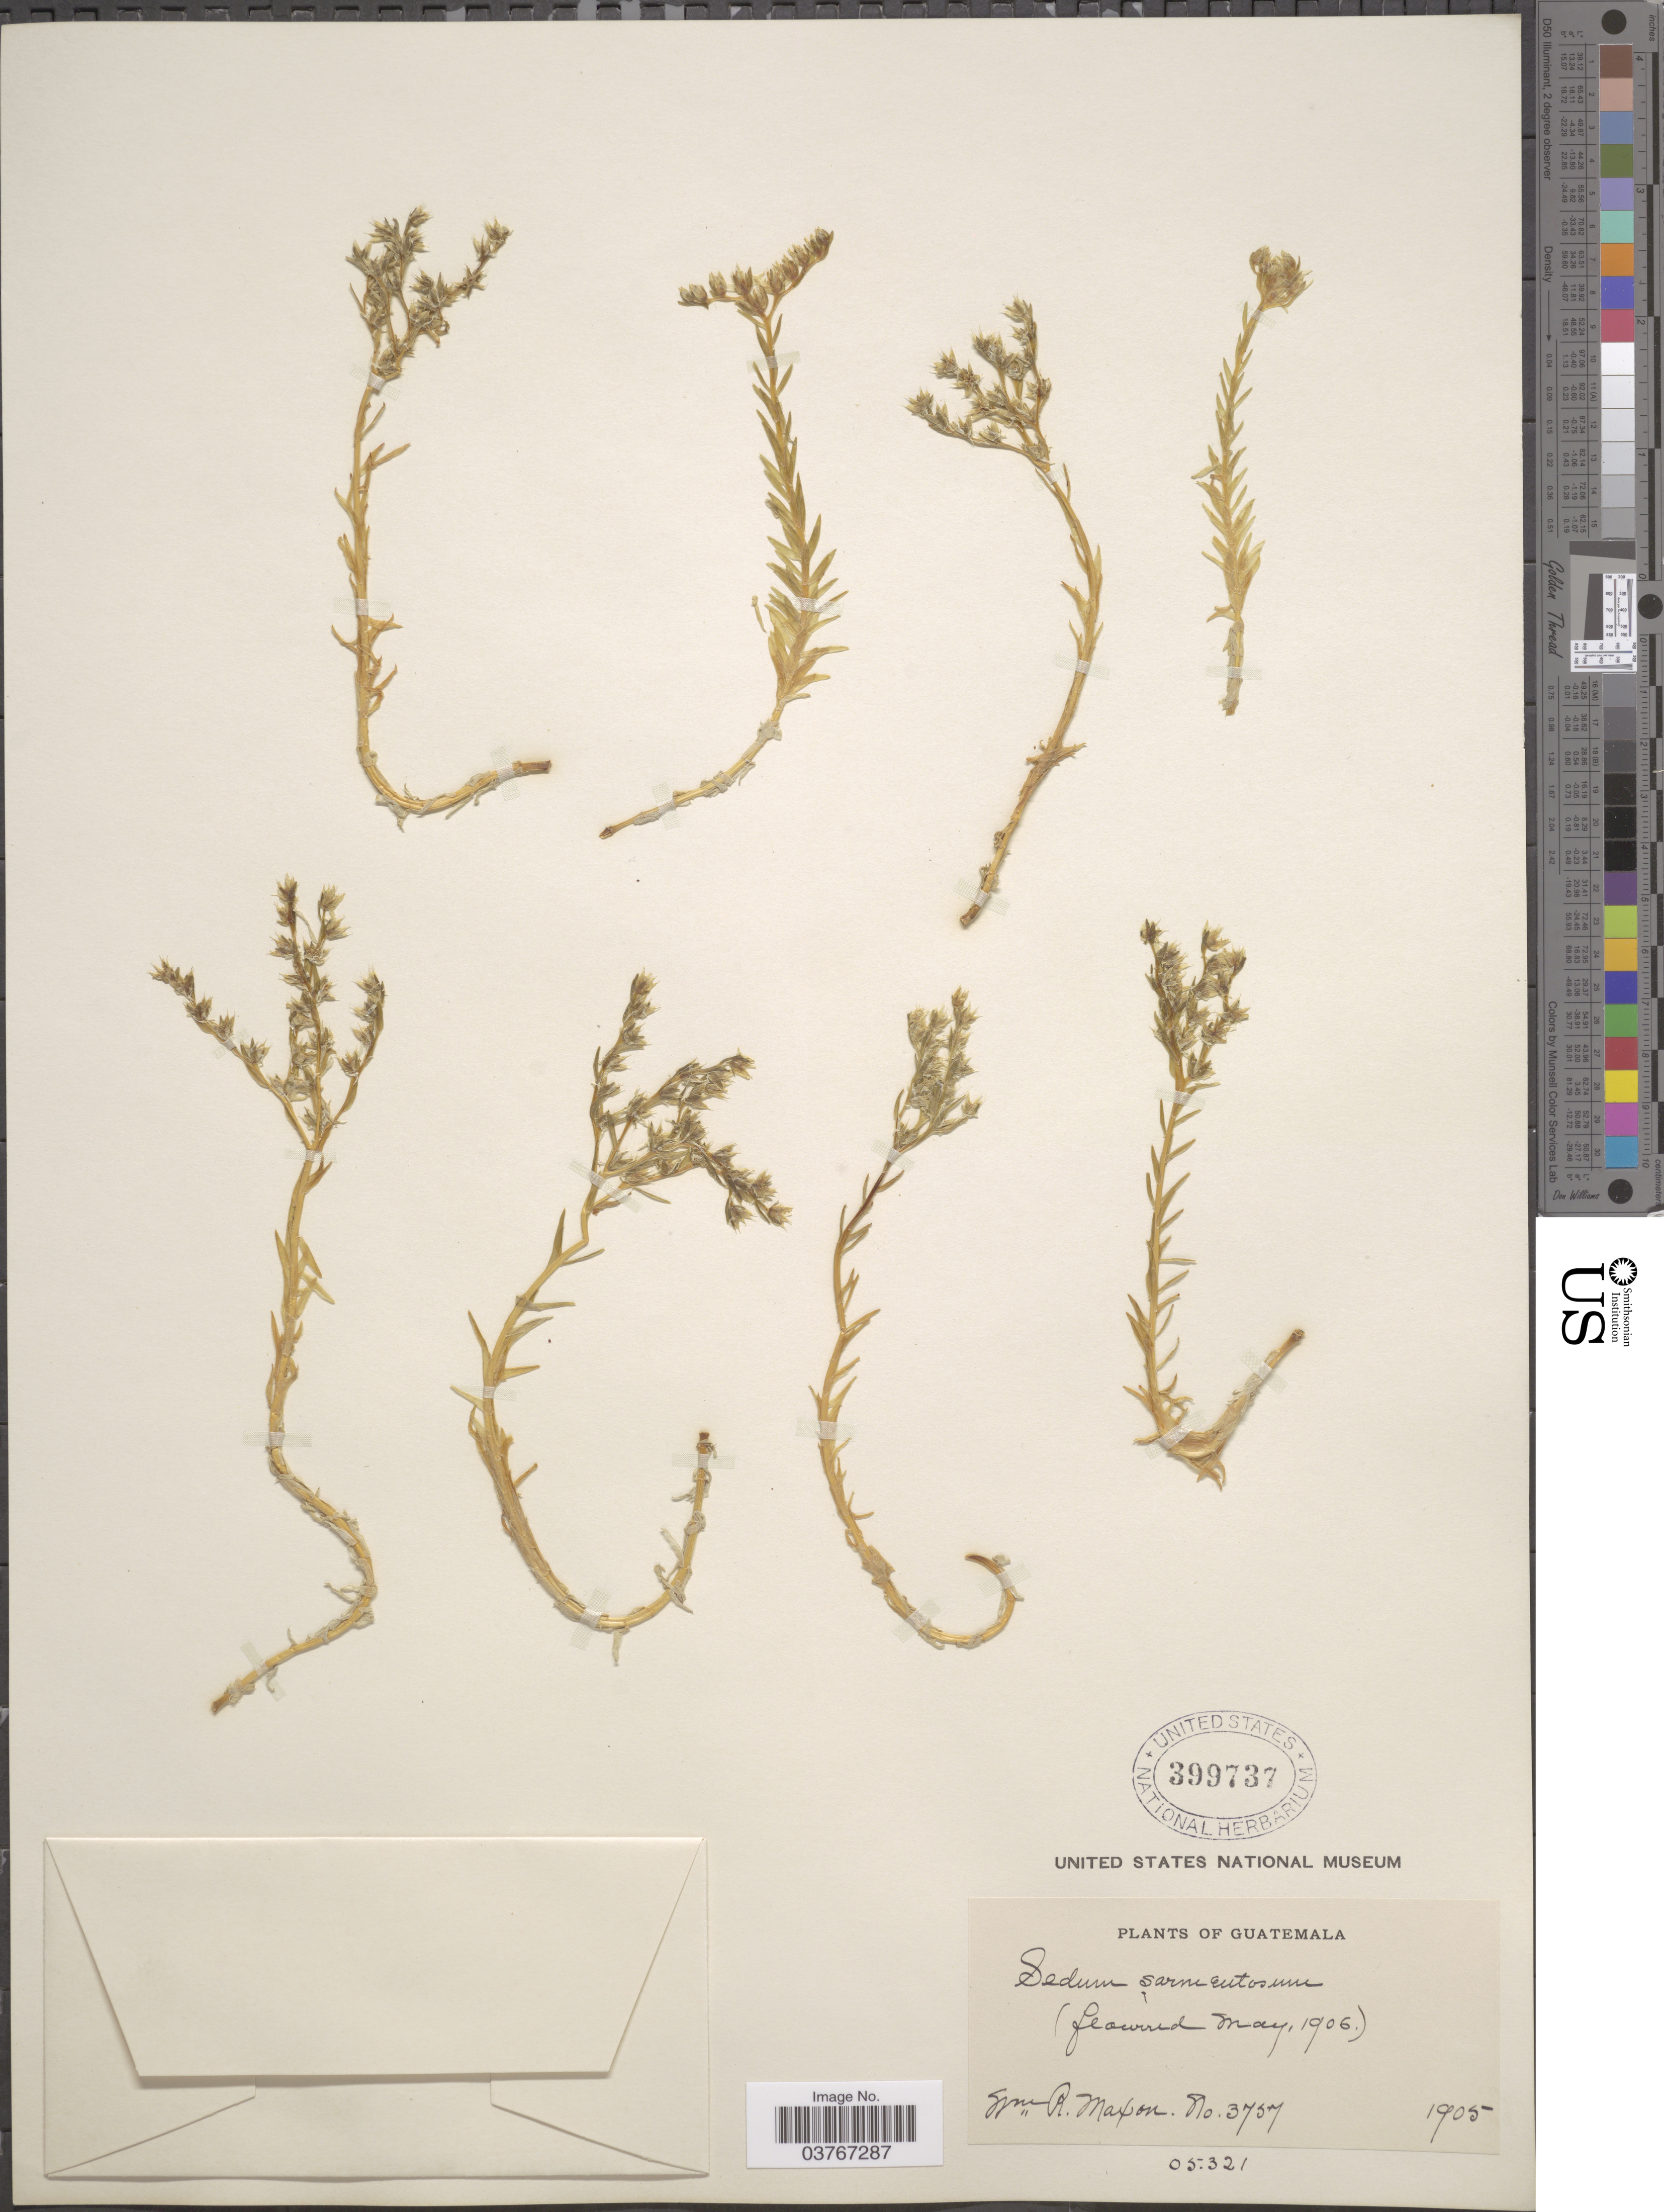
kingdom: Plantae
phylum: Tracheophyta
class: Magnoliopsida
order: Saxifragales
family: Crassulaceae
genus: Sedum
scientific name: Sedum mexicanum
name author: Britton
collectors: W. R. Maxon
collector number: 3757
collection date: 1905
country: Guatemala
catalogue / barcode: US 399737